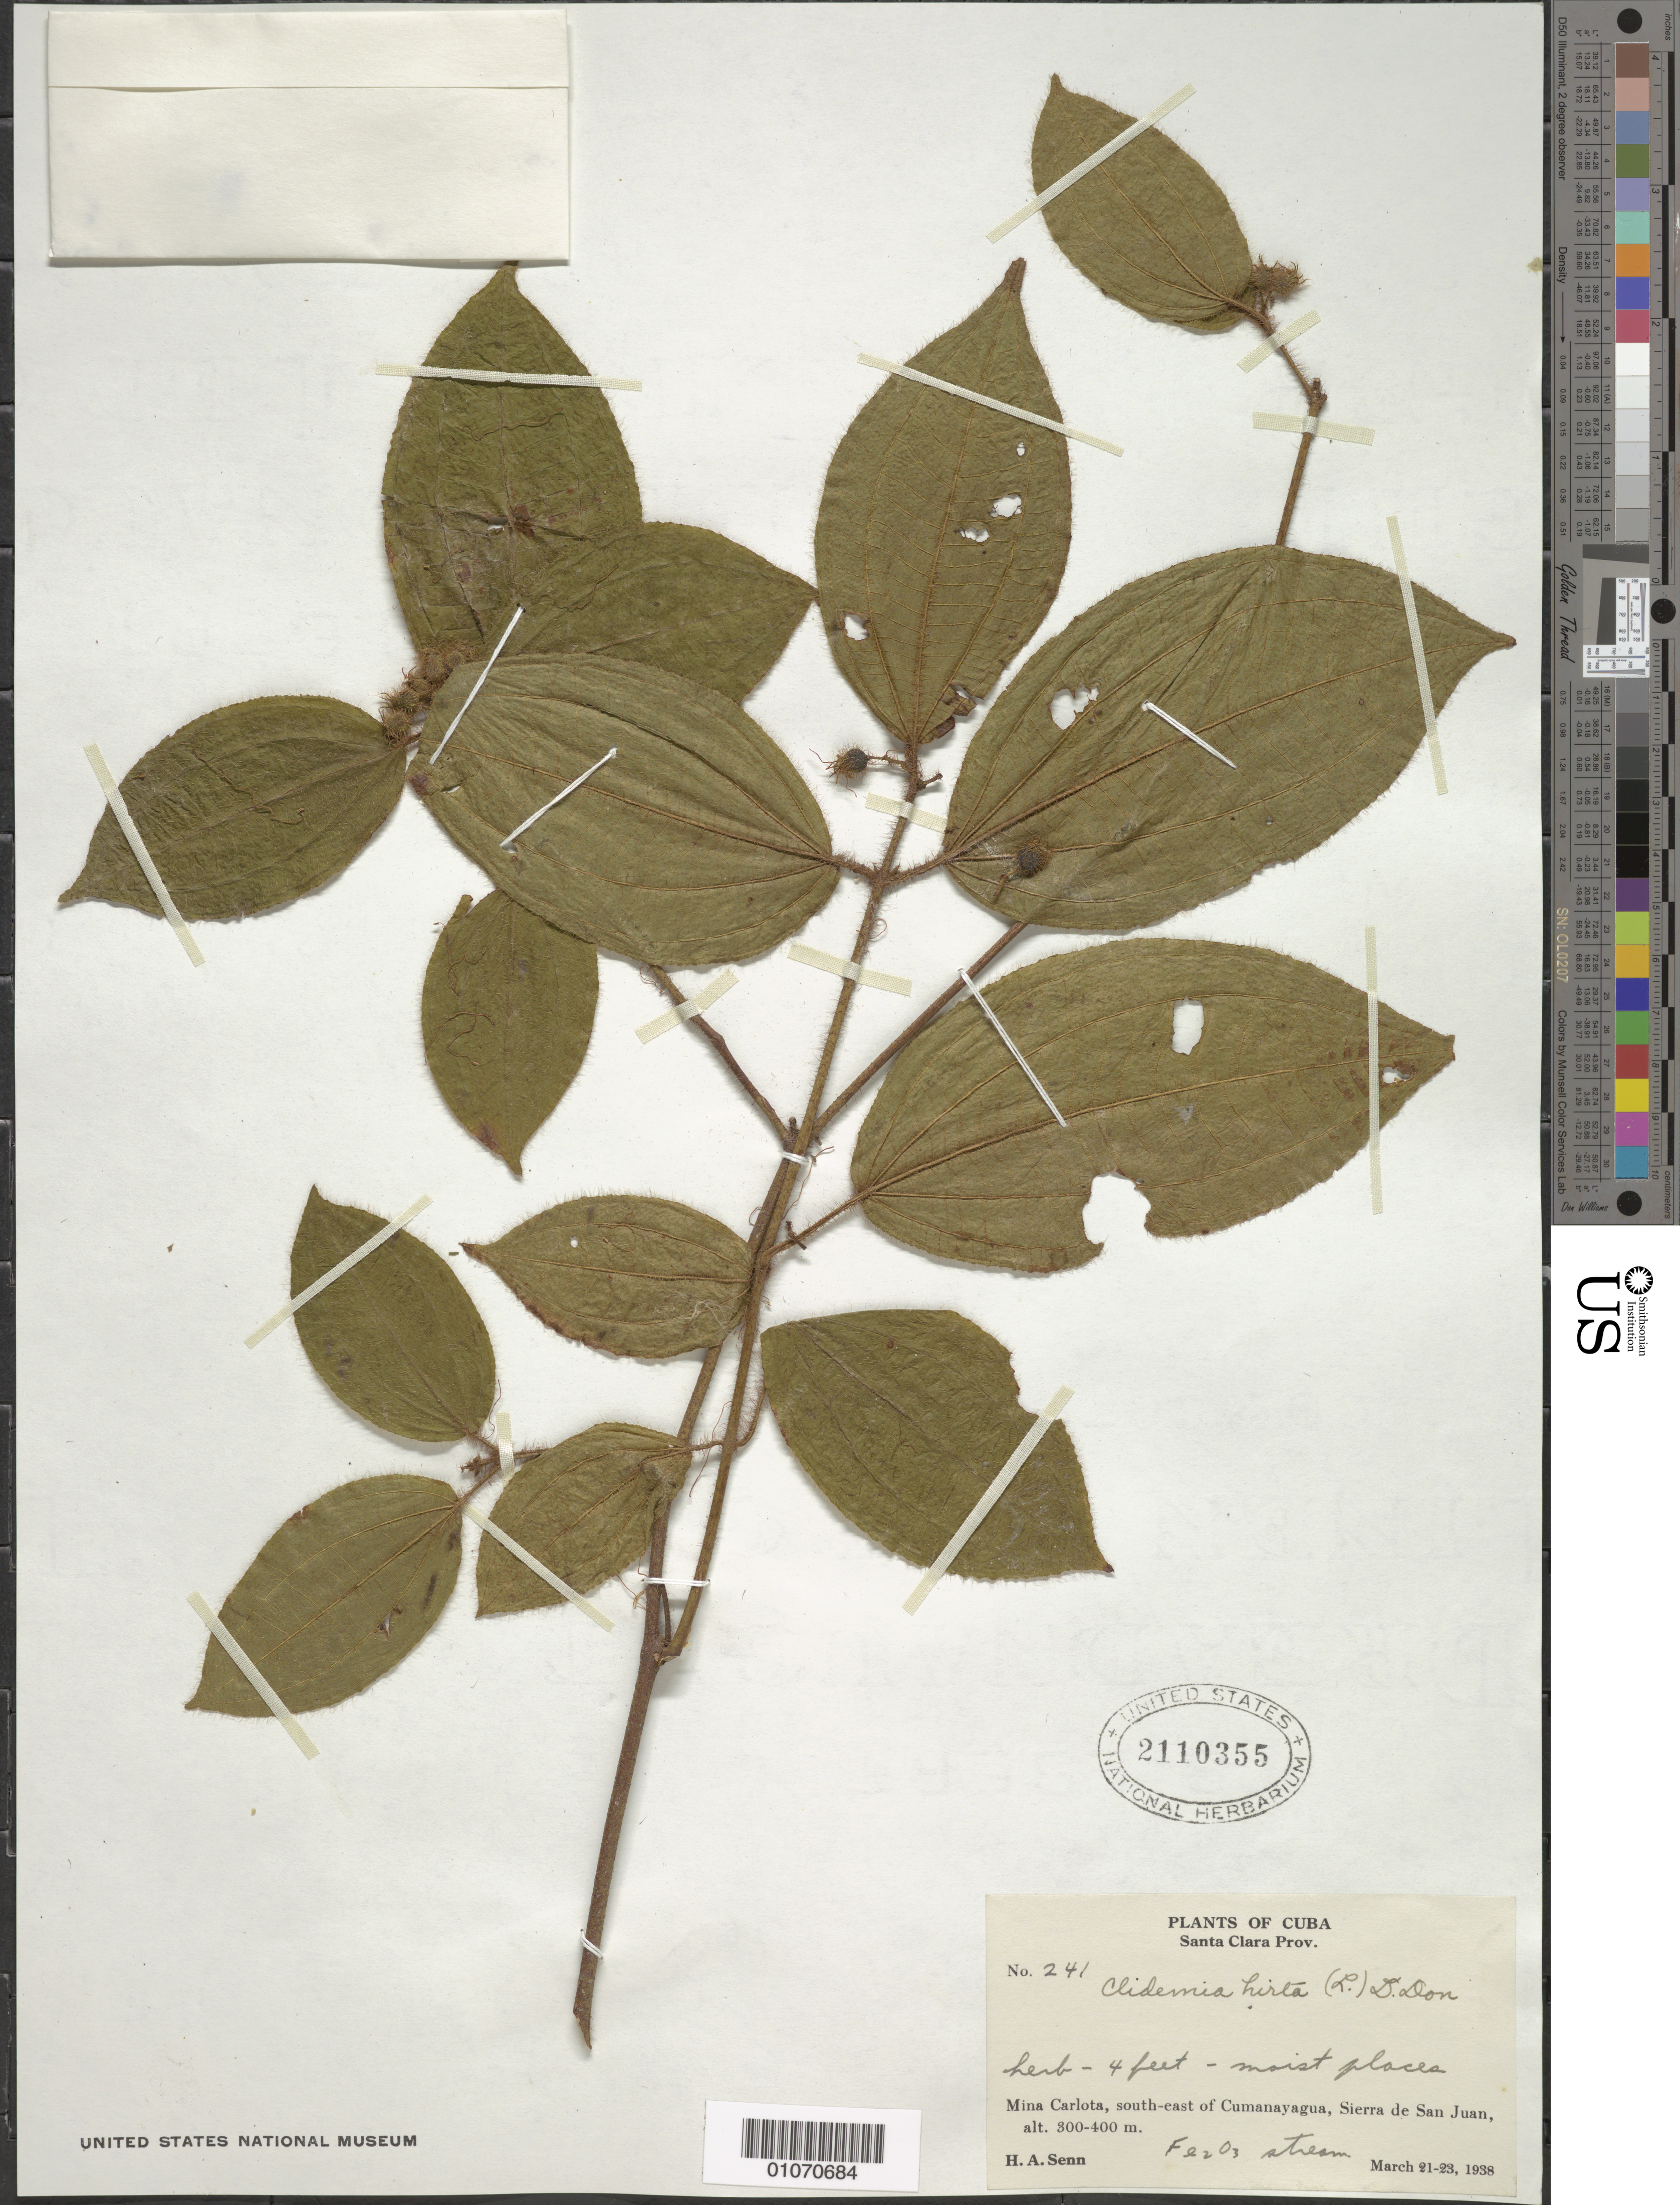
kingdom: Plantae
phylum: Tracheophyta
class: Magnoliopsida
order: Myrtales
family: Melastomataceae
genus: Clidemia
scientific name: Clidemia hirta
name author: (L.) D. Don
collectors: H. A. Senn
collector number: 241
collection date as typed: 21 Mar 1938 to 23 mar 1938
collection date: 1938-03-21/1938-03-23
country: Cuba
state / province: Santa Clara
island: Cuba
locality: Mina Carlota, SE of Cumanayagua, Sierra de San Juan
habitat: Moist places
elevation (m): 300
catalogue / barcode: US 2110355